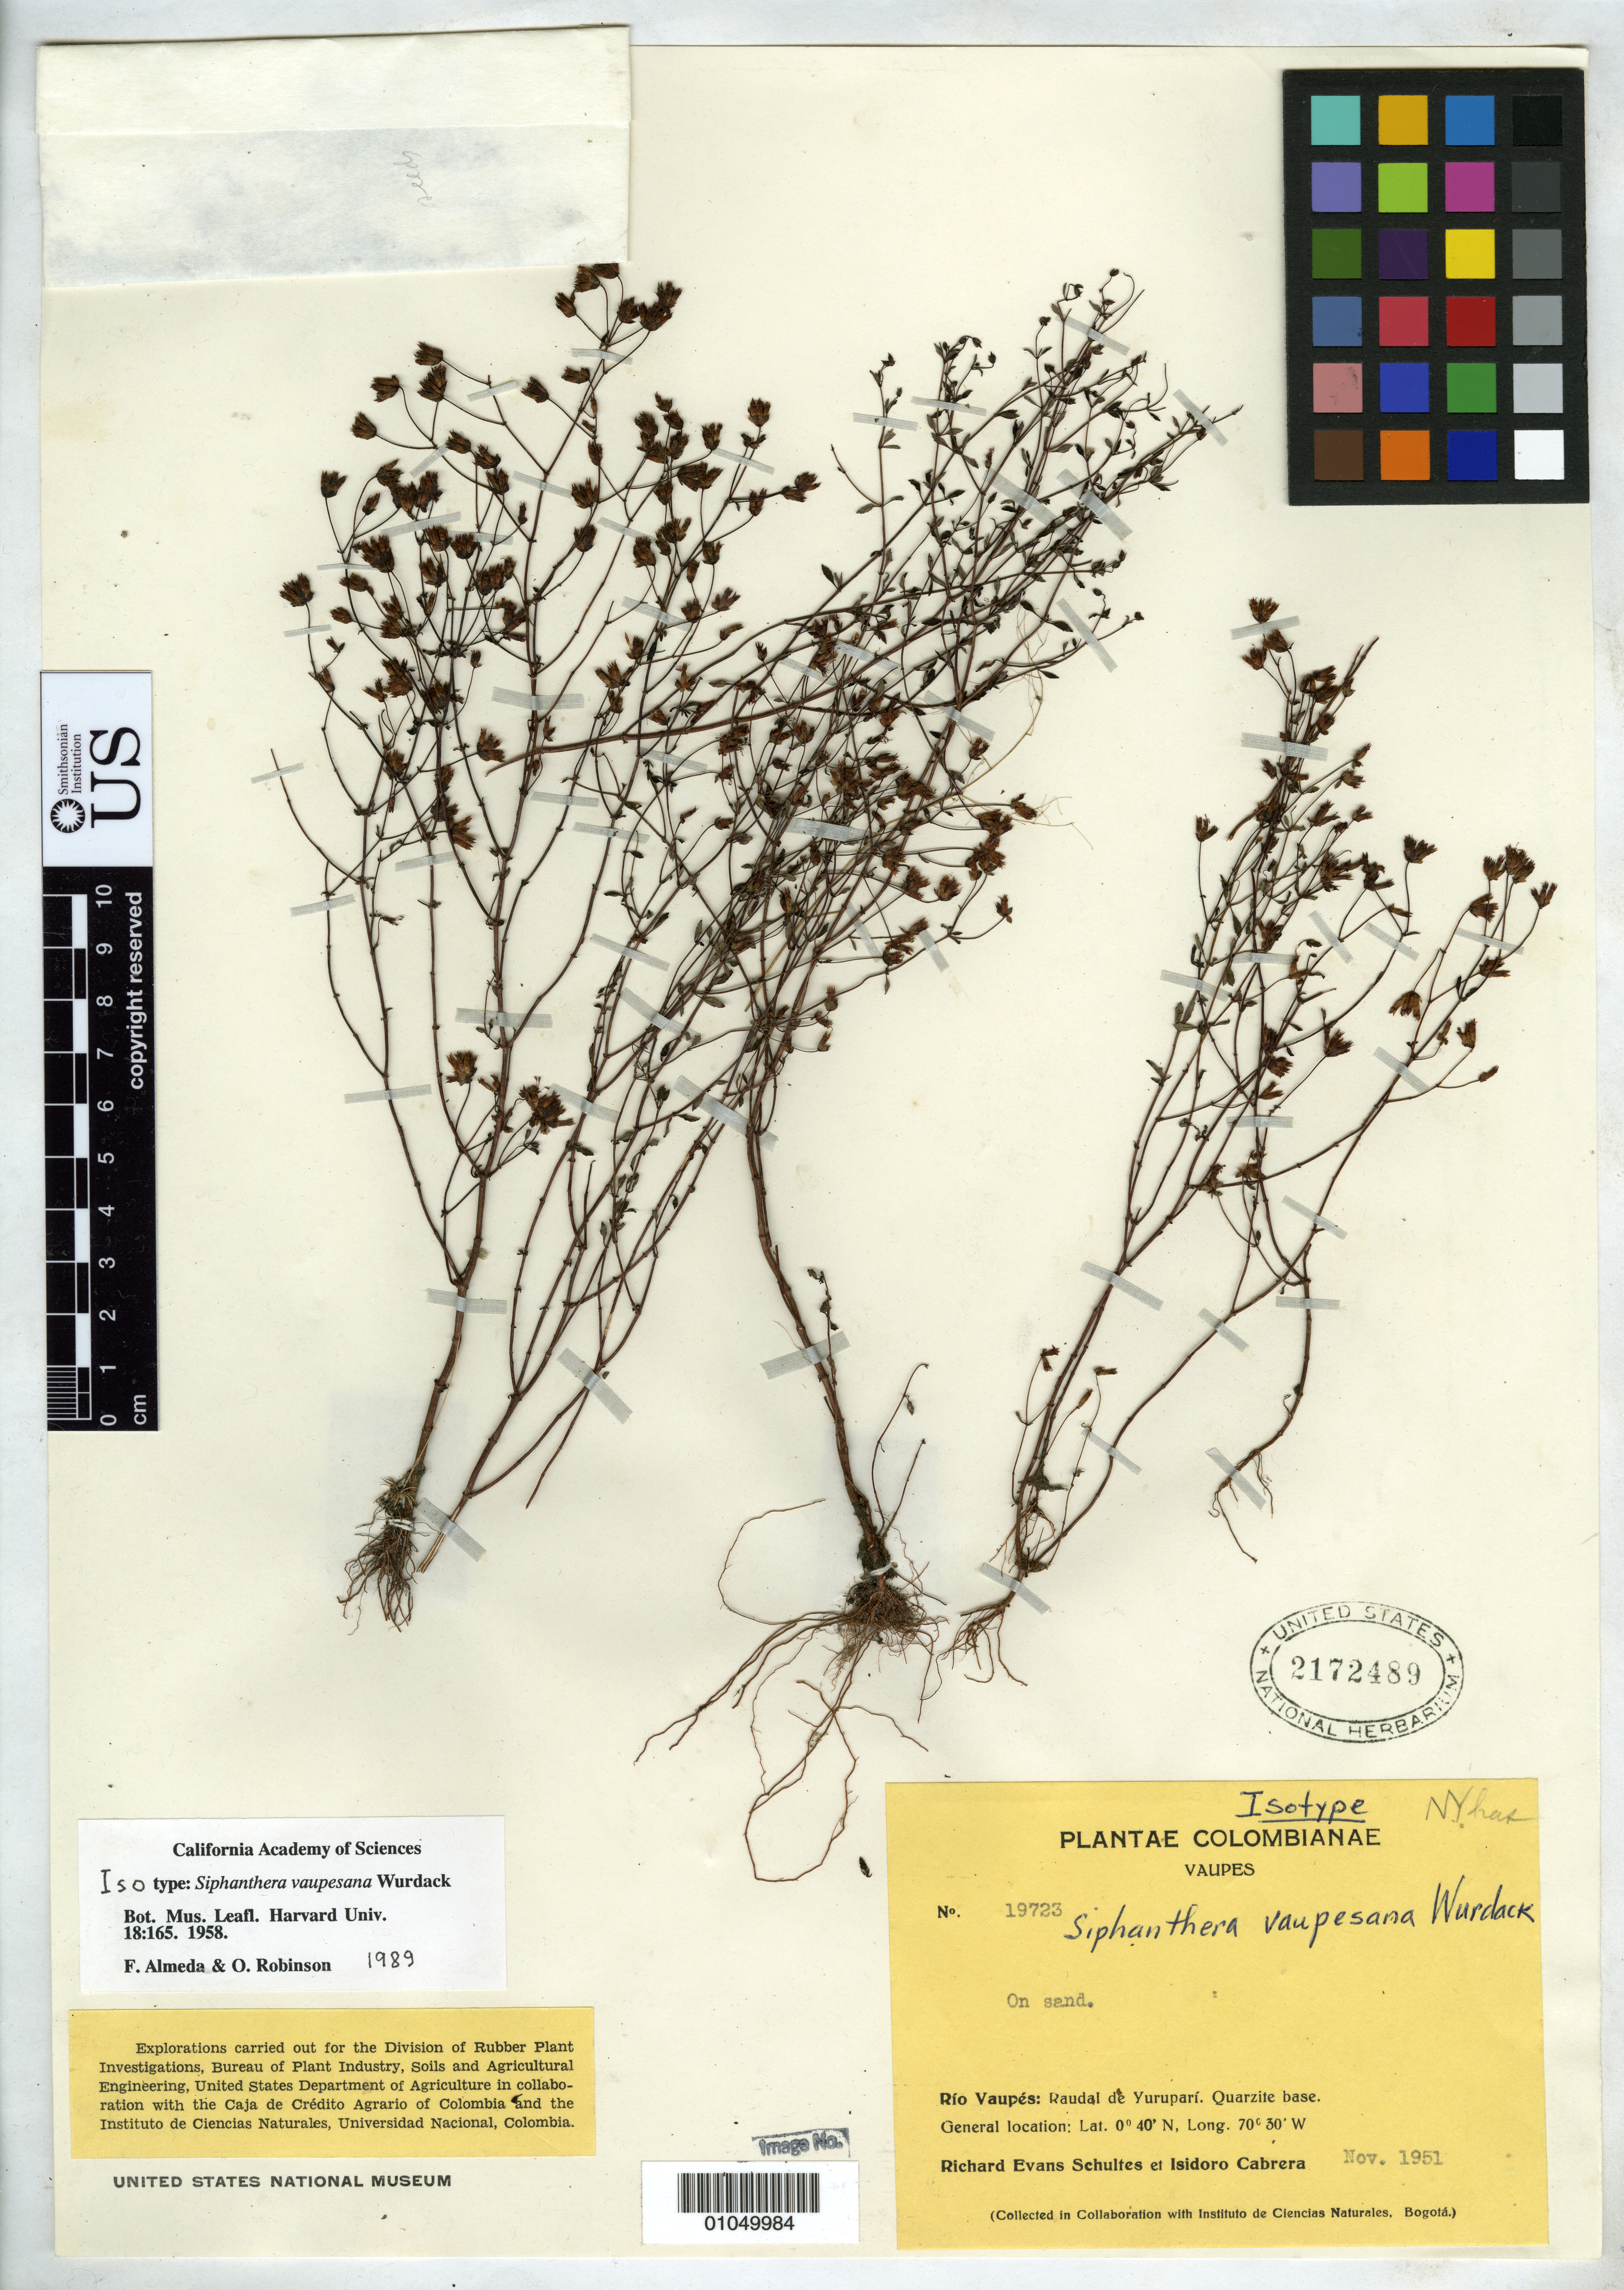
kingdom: Plantae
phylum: Tracheophyta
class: Magnoliopsida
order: Myrtales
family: Melastomataceae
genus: Siphanthera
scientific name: Siphanthera vaupesana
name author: Wurdack in R.E. Schult.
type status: Isotype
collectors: R. E. Schultes & I. Cabrera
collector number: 19723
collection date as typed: Nov 1951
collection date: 1951-11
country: Colombia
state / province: Vaupés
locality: Raudalde Yurupari.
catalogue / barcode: US 2172489